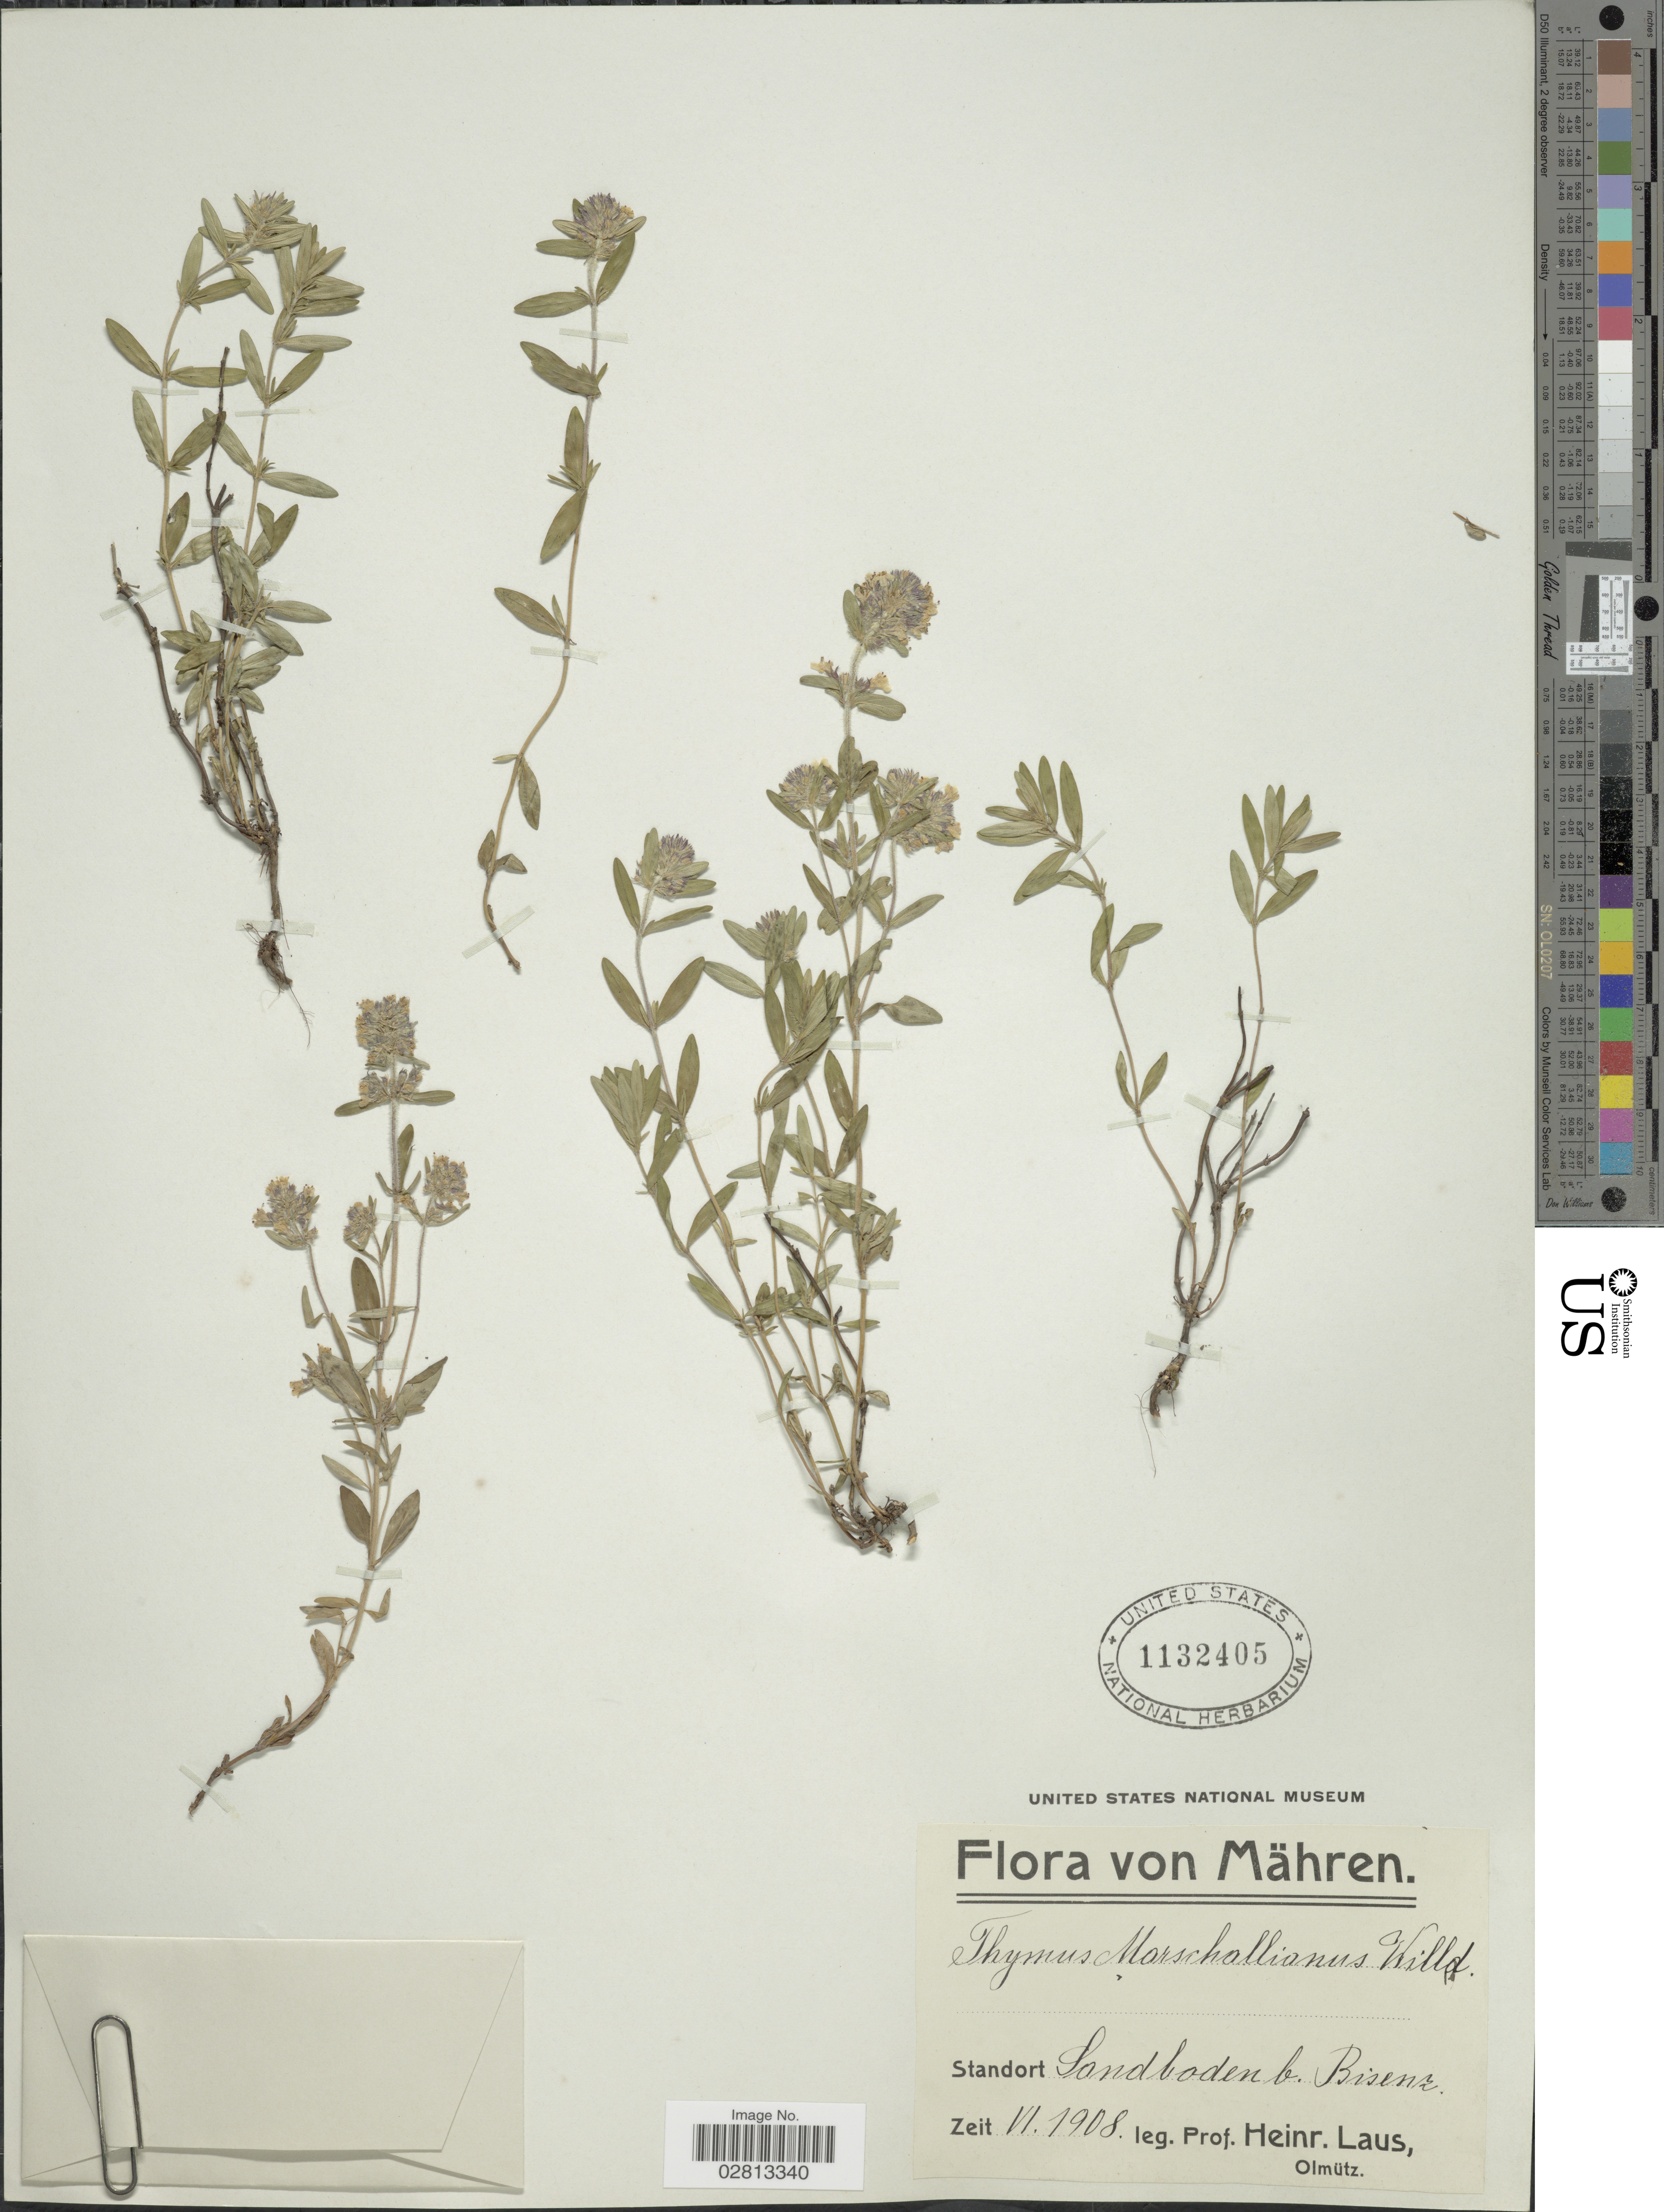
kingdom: Plantae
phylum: Tracheophyta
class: Magnoliopsida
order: Lamiales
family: Lamiaceae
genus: Thymus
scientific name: Thymus marschallianus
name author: Willd.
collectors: H. Laus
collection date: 1908-06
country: Czechia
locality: Mähren. Sandboden b. Bisenz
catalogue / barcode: US 1132405